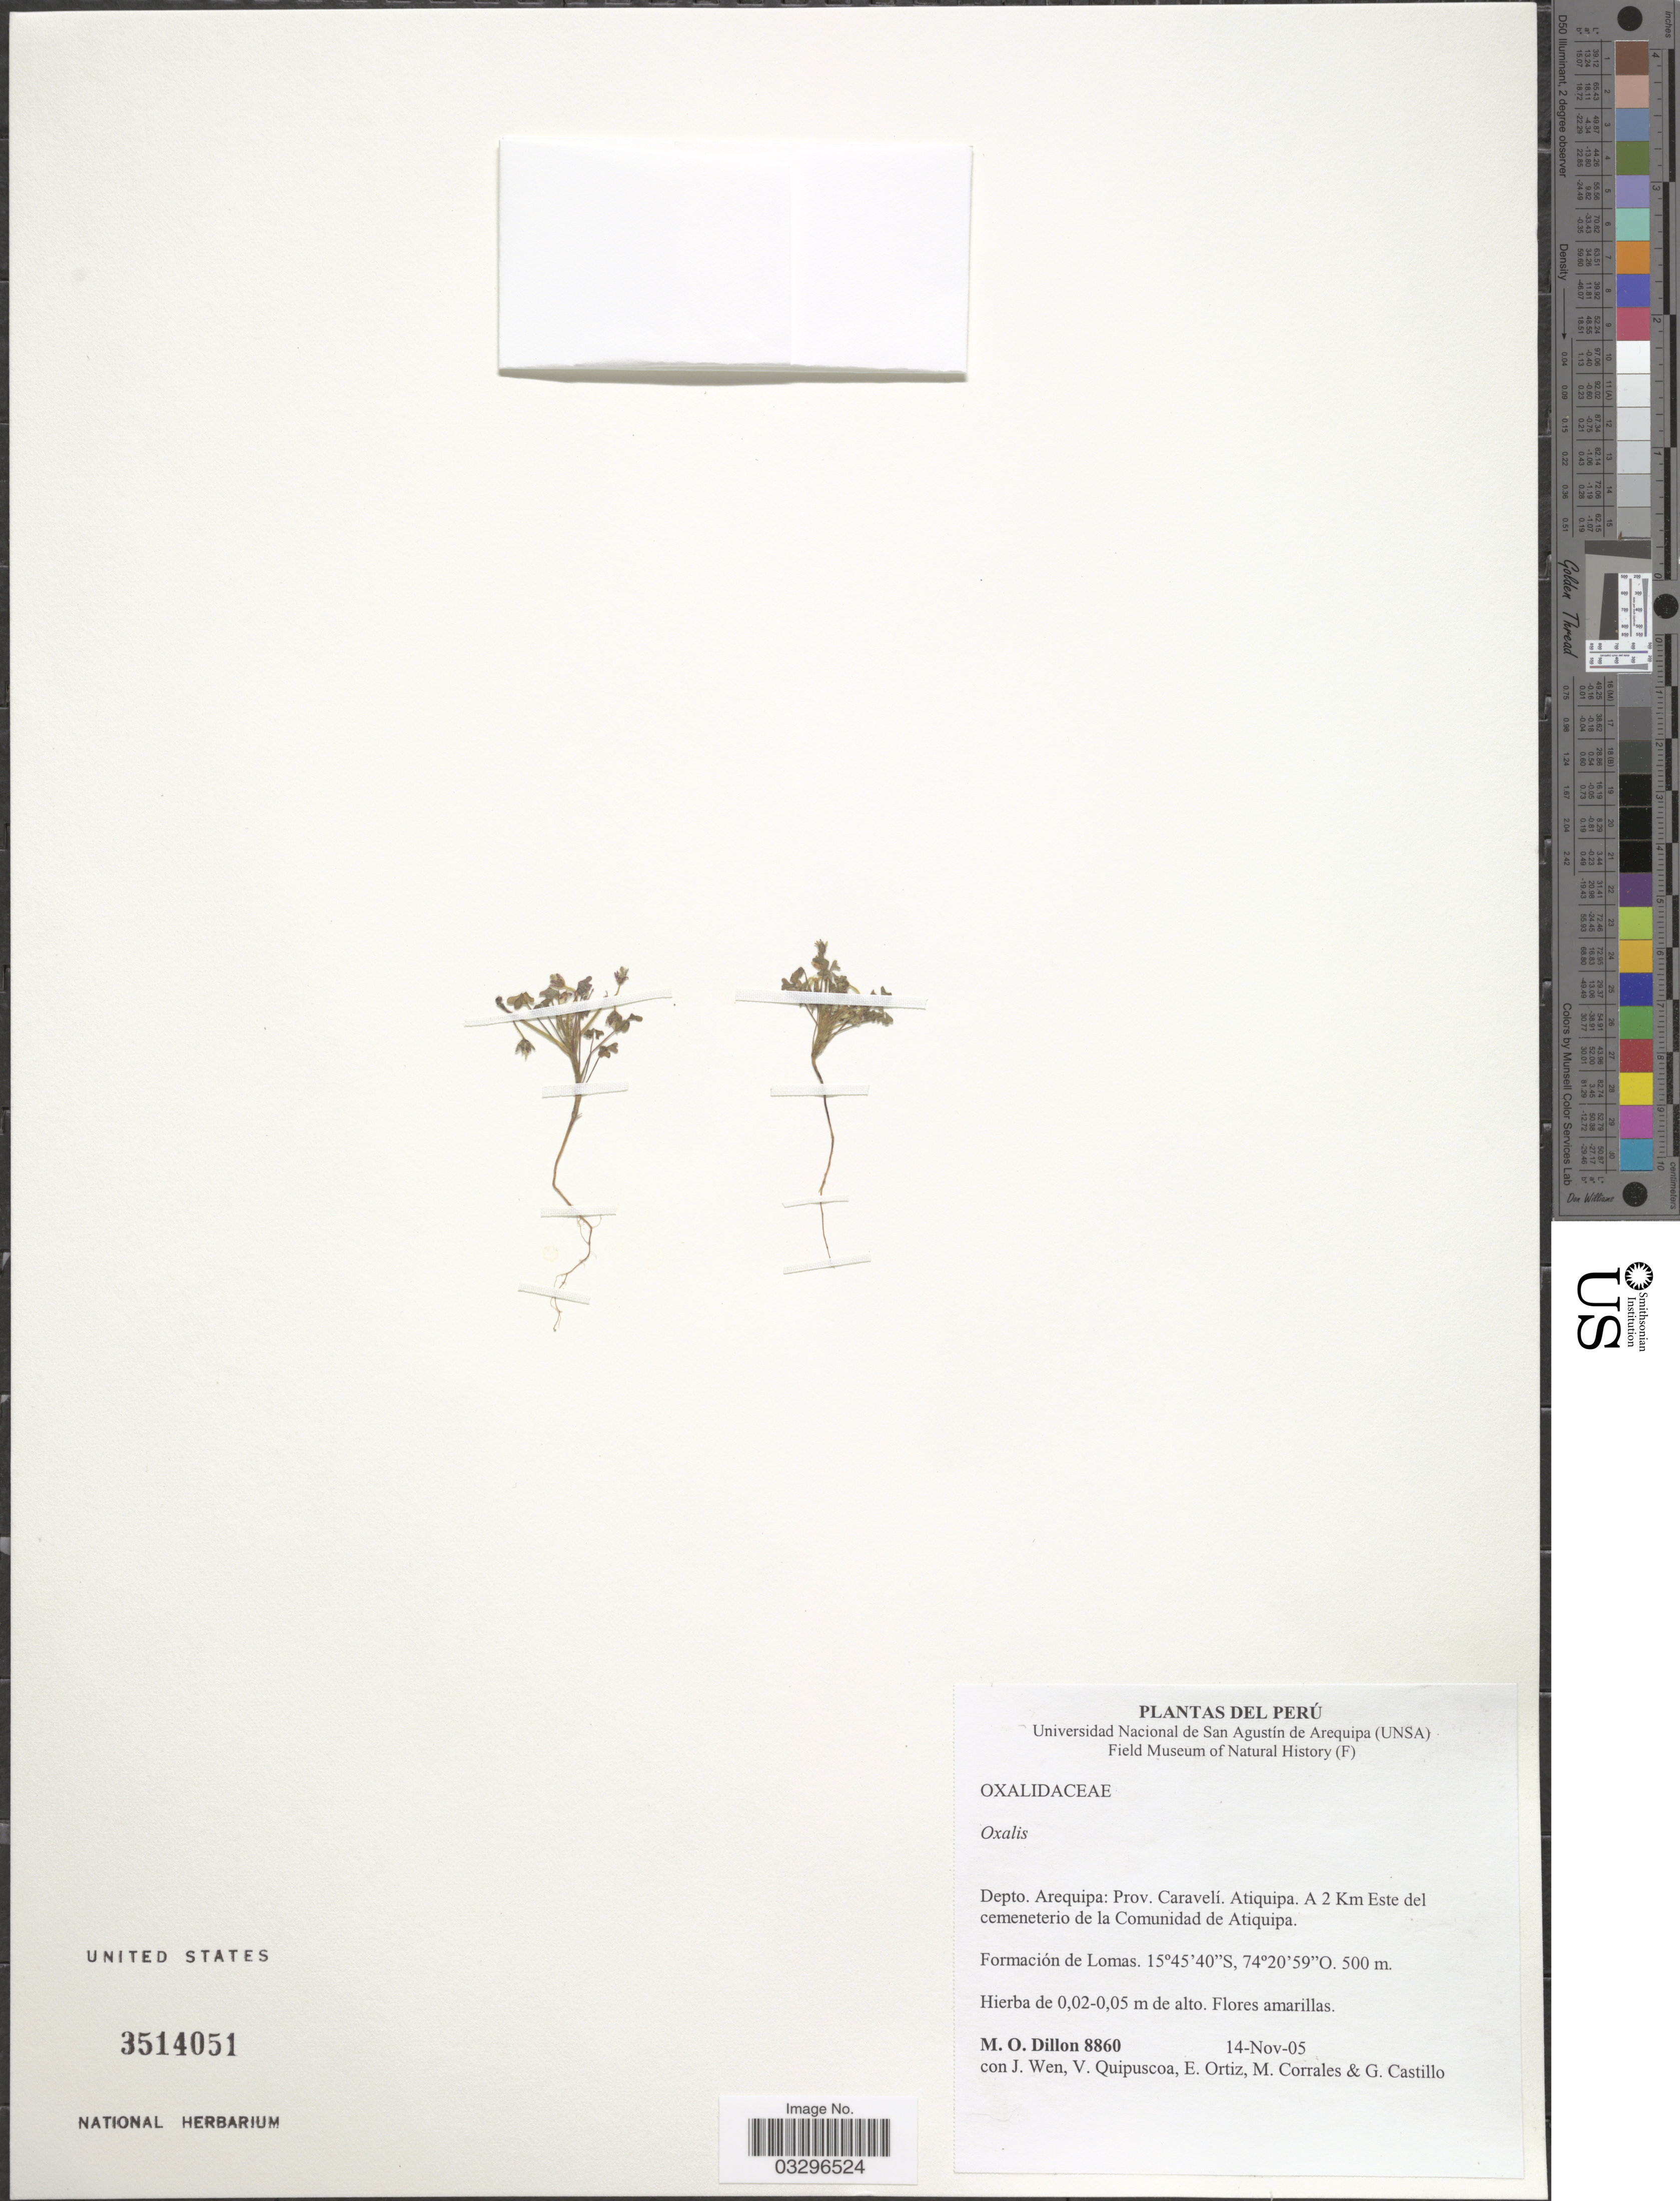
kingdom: Plantae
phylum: Tracheophyta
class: Magnoliopsida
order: Oxalidales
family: Oxalidaceae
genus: Oxalis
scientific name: Oxalis sp.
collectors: M. O. Dillon, J. Wen, V. Quipuscoa, E. Ortiz & et al.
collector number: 8860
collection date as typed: Transcribed d/m/y: 14/11/5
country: Peru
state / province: Arequipa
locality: Depto. Arequipa: Prov. Caravelí. Atiquipa. A 2 Km Este del cemeneterio de la Comunidad de Atiquipa. Formación de Lomas.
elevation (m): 500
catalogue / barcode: US 3514051